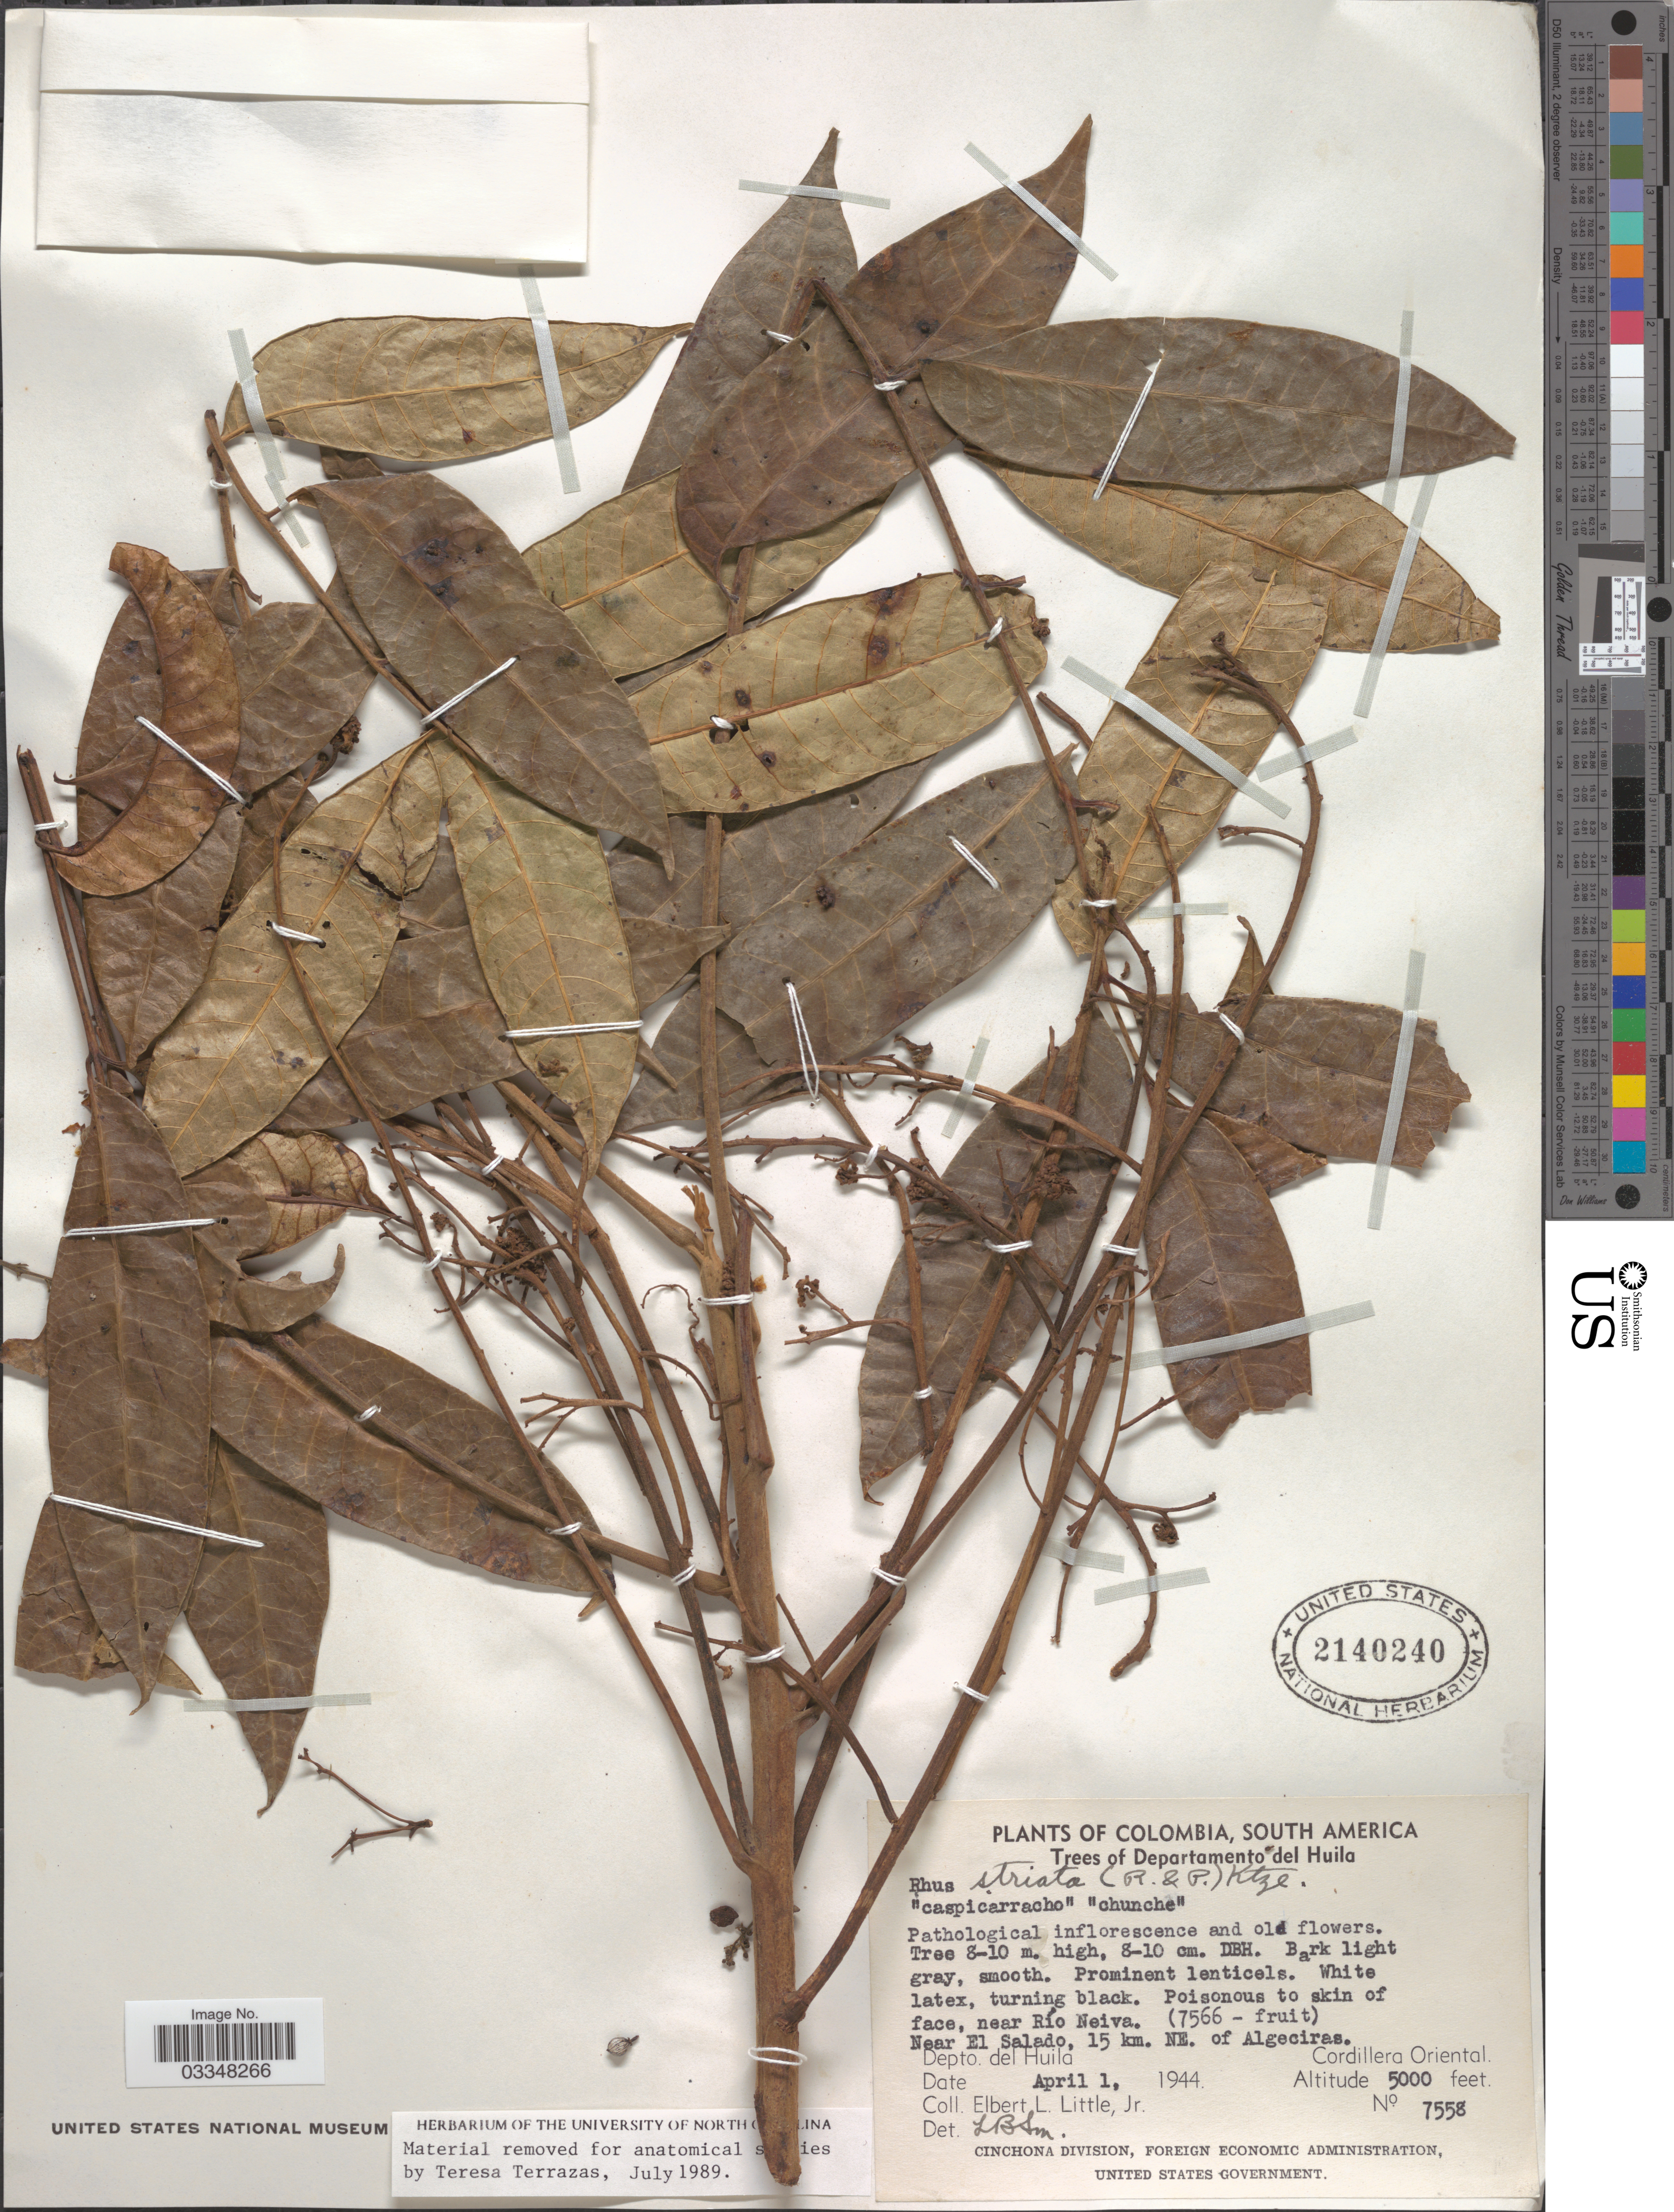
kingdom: Plantae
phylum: Tracheophyta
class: Magnoliopsida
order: Sapindales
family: Anacardiaceae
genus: Toxicodendron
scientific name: Toxicodendron striatum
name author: (Ruiz & Pav.) Kuntze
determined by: Mitchell, John D.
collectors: E. L. Little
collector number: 7558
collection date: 1944-04-01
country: Colombia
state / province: Huila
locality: Departamento del Huila. Near Río Neiva. Near El Salado, 15 km. NE. of Algeciras. Cordillera Oriental.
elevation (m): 1524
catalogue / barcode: US 2140240